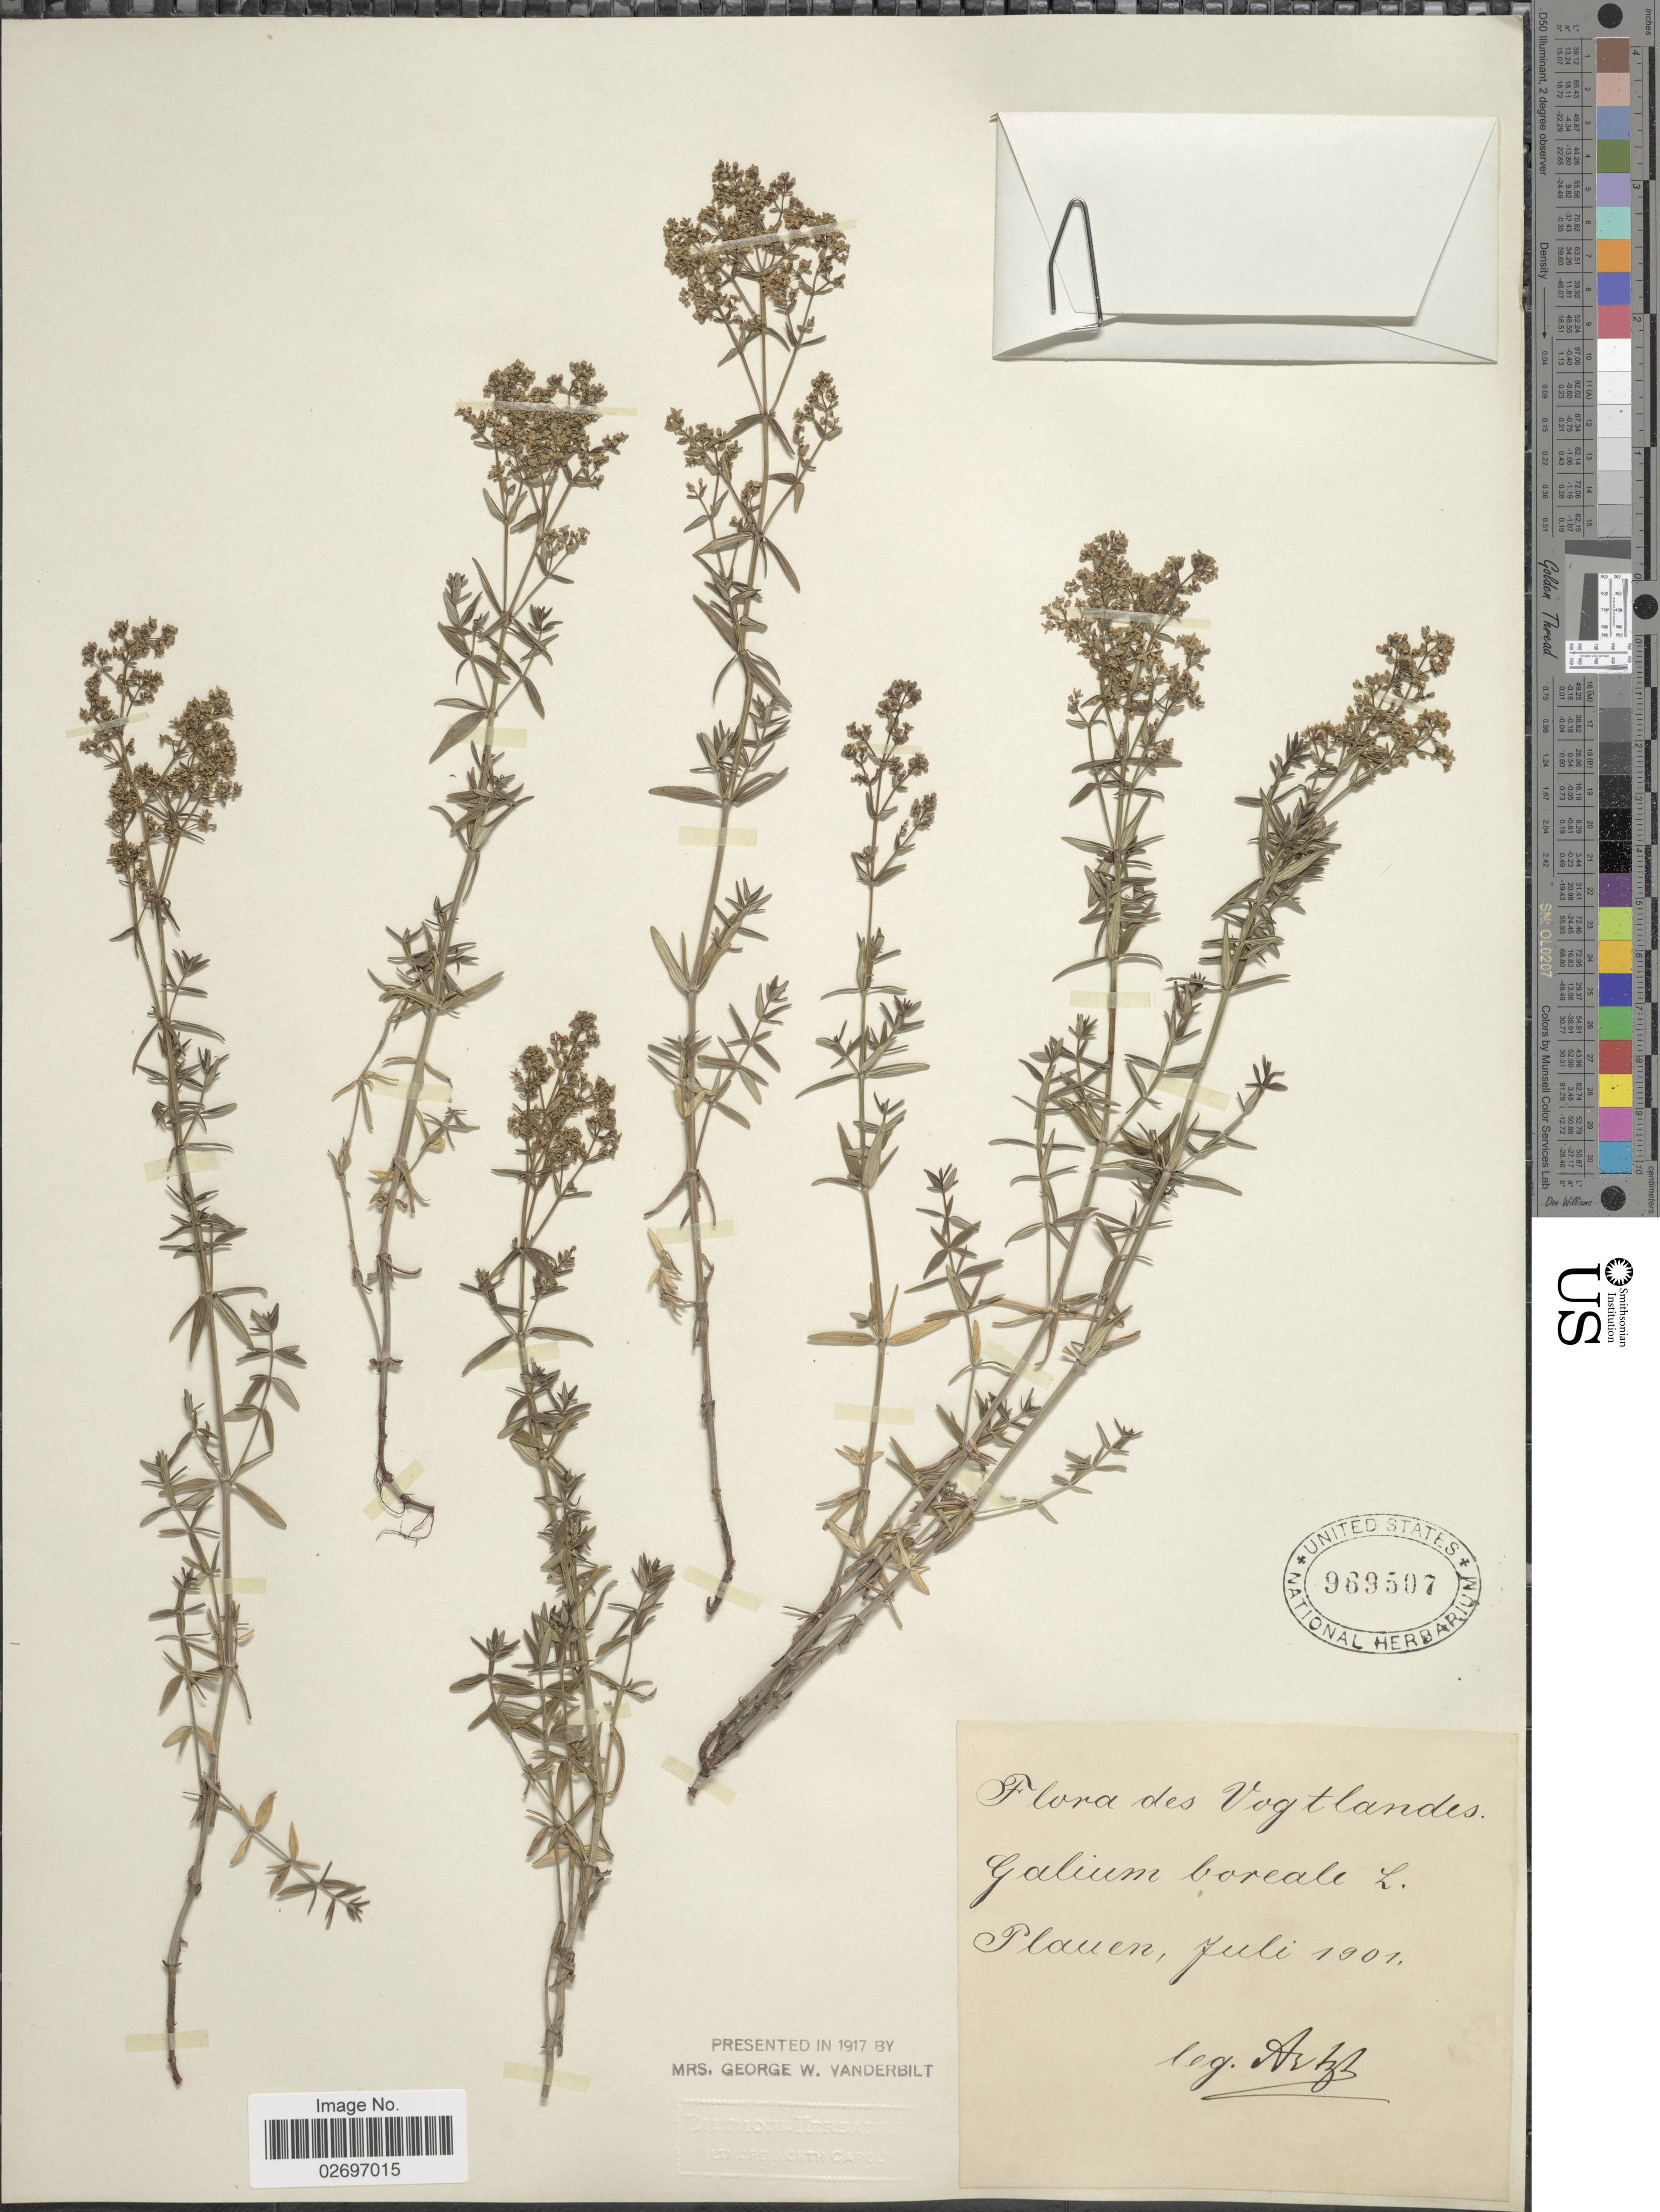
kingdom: Plantae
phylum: Tracheophyta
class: Magnoliopsida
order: Gentianales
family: Rubiaceae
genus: Galium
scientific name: Galium boreale L.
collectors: -. Artzt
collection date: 1901-07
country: Germany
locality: Des Vogtlandes, Plauen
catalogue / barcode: US 969507